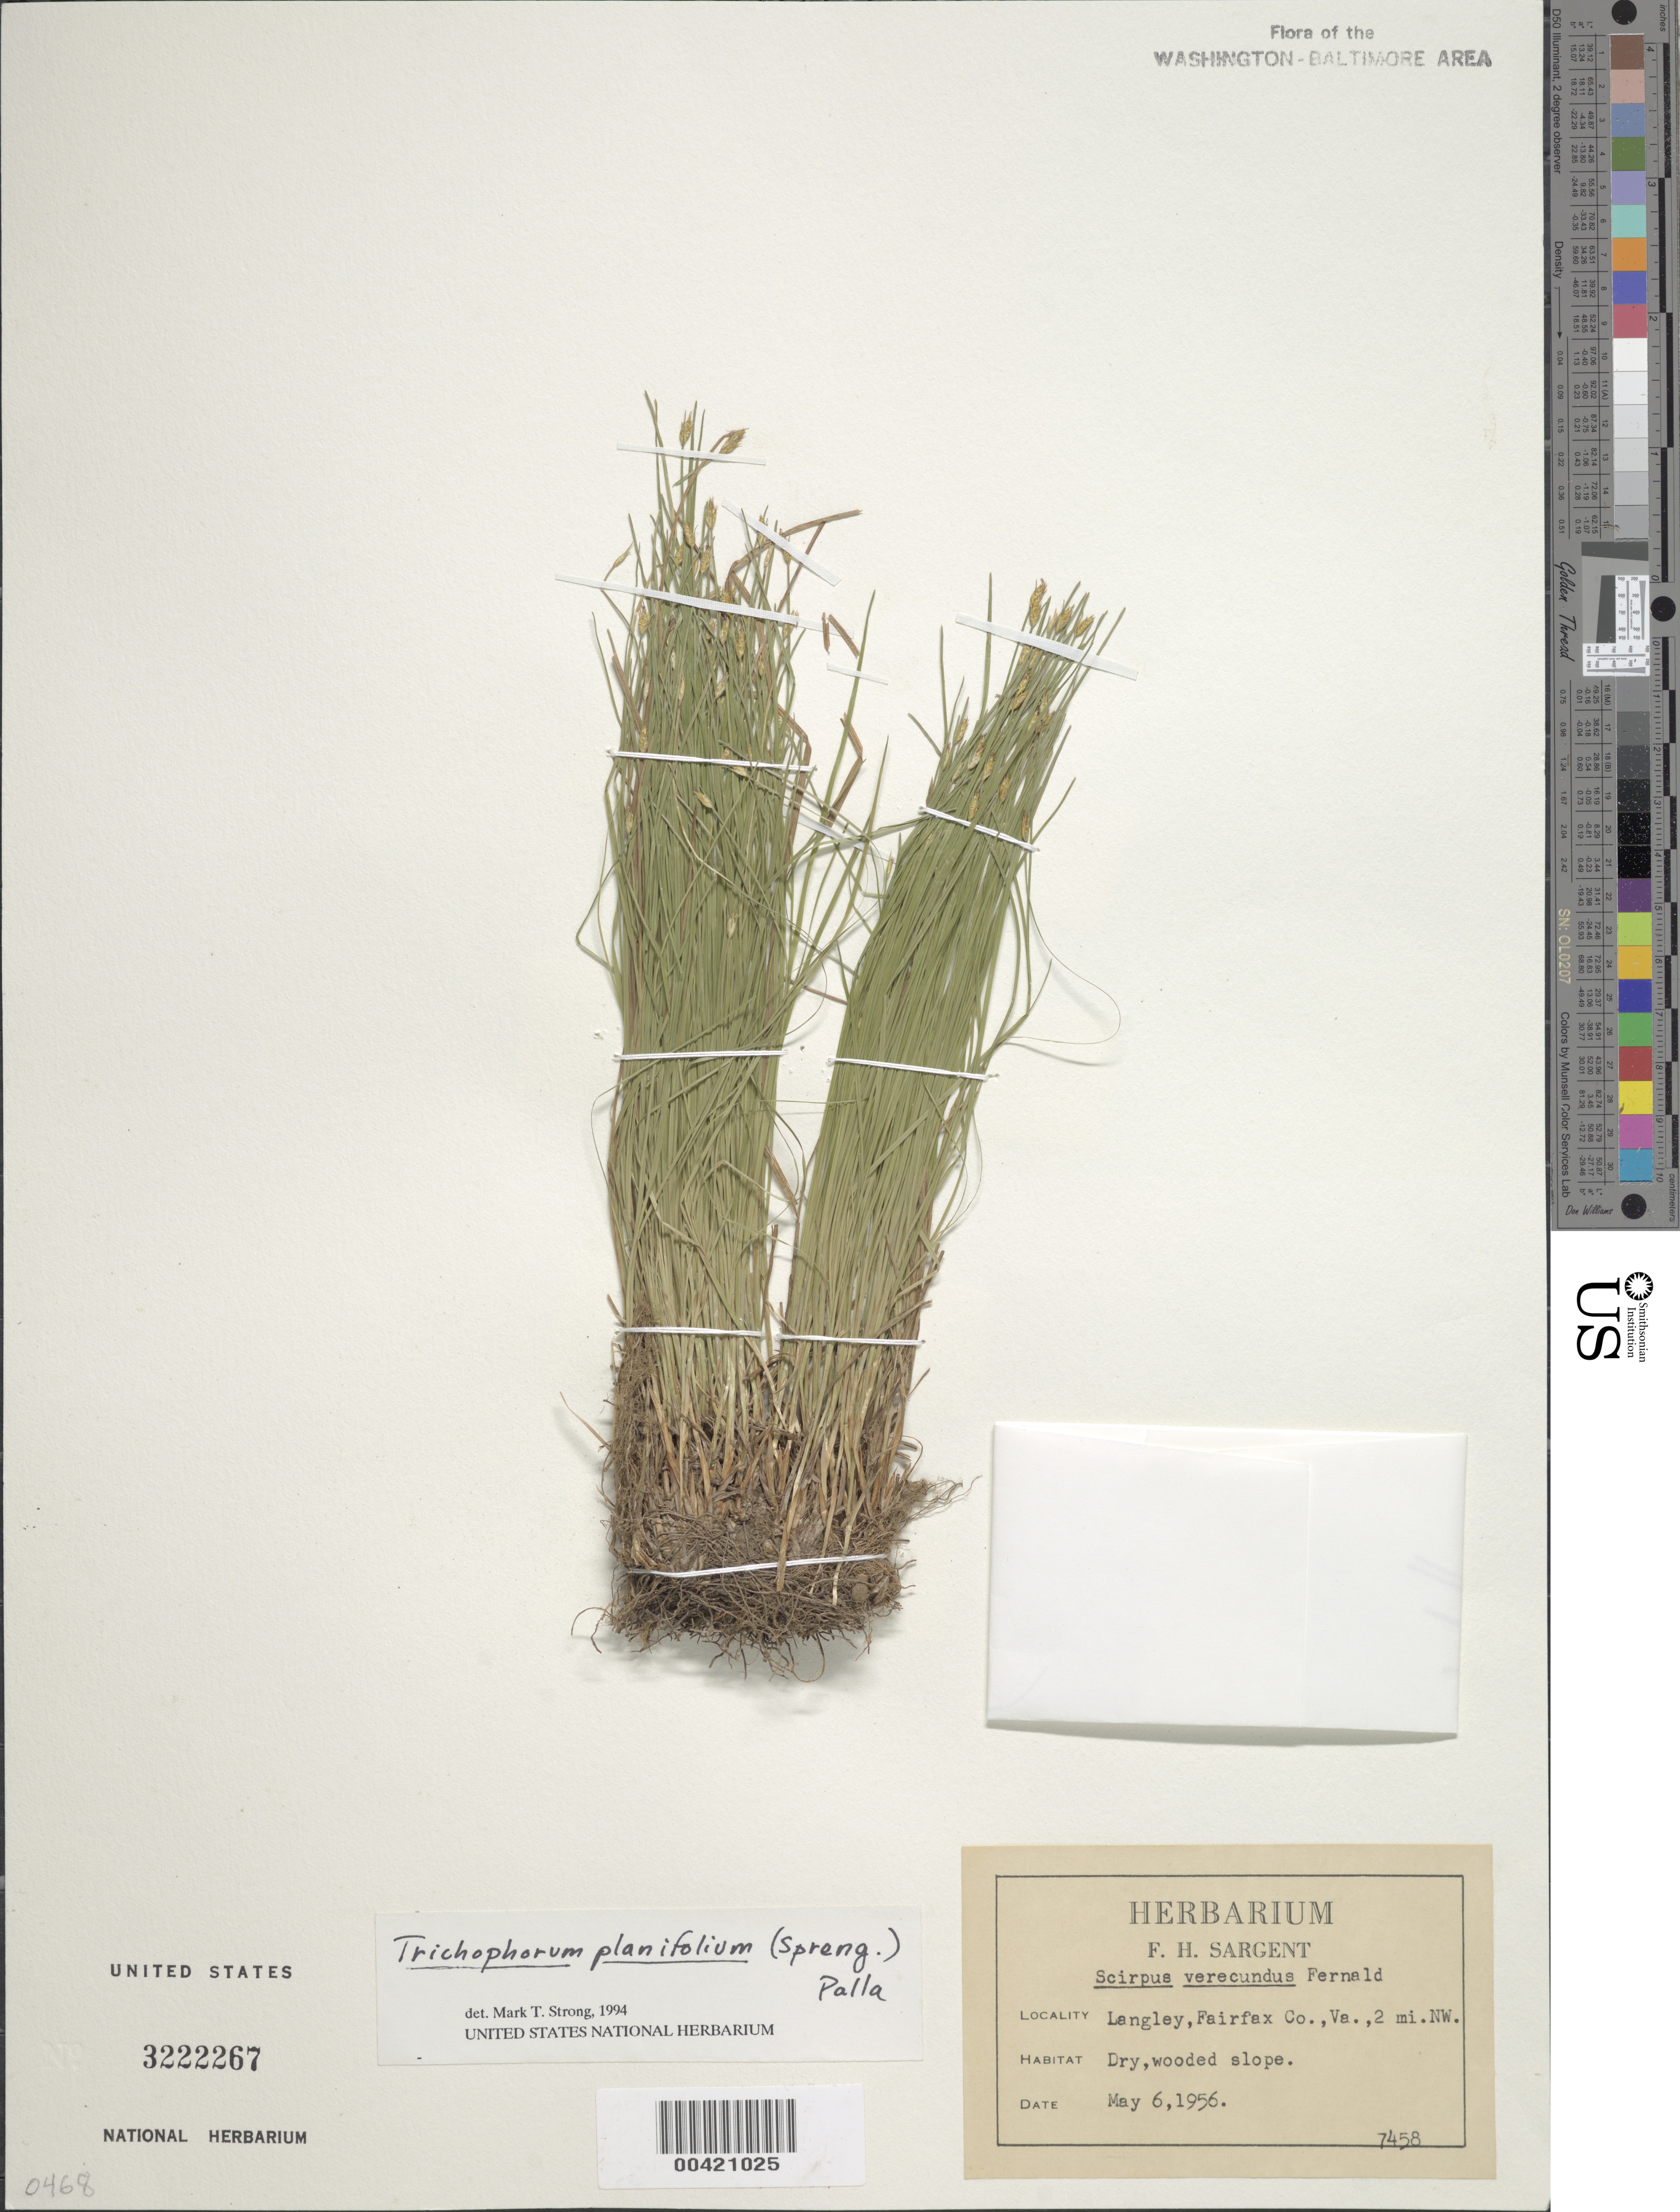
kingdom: Plantae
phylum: Tracheophyta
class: Liliopsida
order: Poales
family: Cyperaceae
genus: Trichophorum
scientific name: Trichophorum planifolium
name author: (Spreng.) Palla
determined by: Strong, M. T., (US), Smithsonian Institution - National Museum of Natural History (UNITED STATES)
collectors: F. H. Sargent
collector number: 7458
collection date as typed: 06 May 1956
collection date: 1956-05-06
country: United States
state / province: Virginia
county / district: Fairfax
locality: Langley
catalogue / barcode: US 3222267